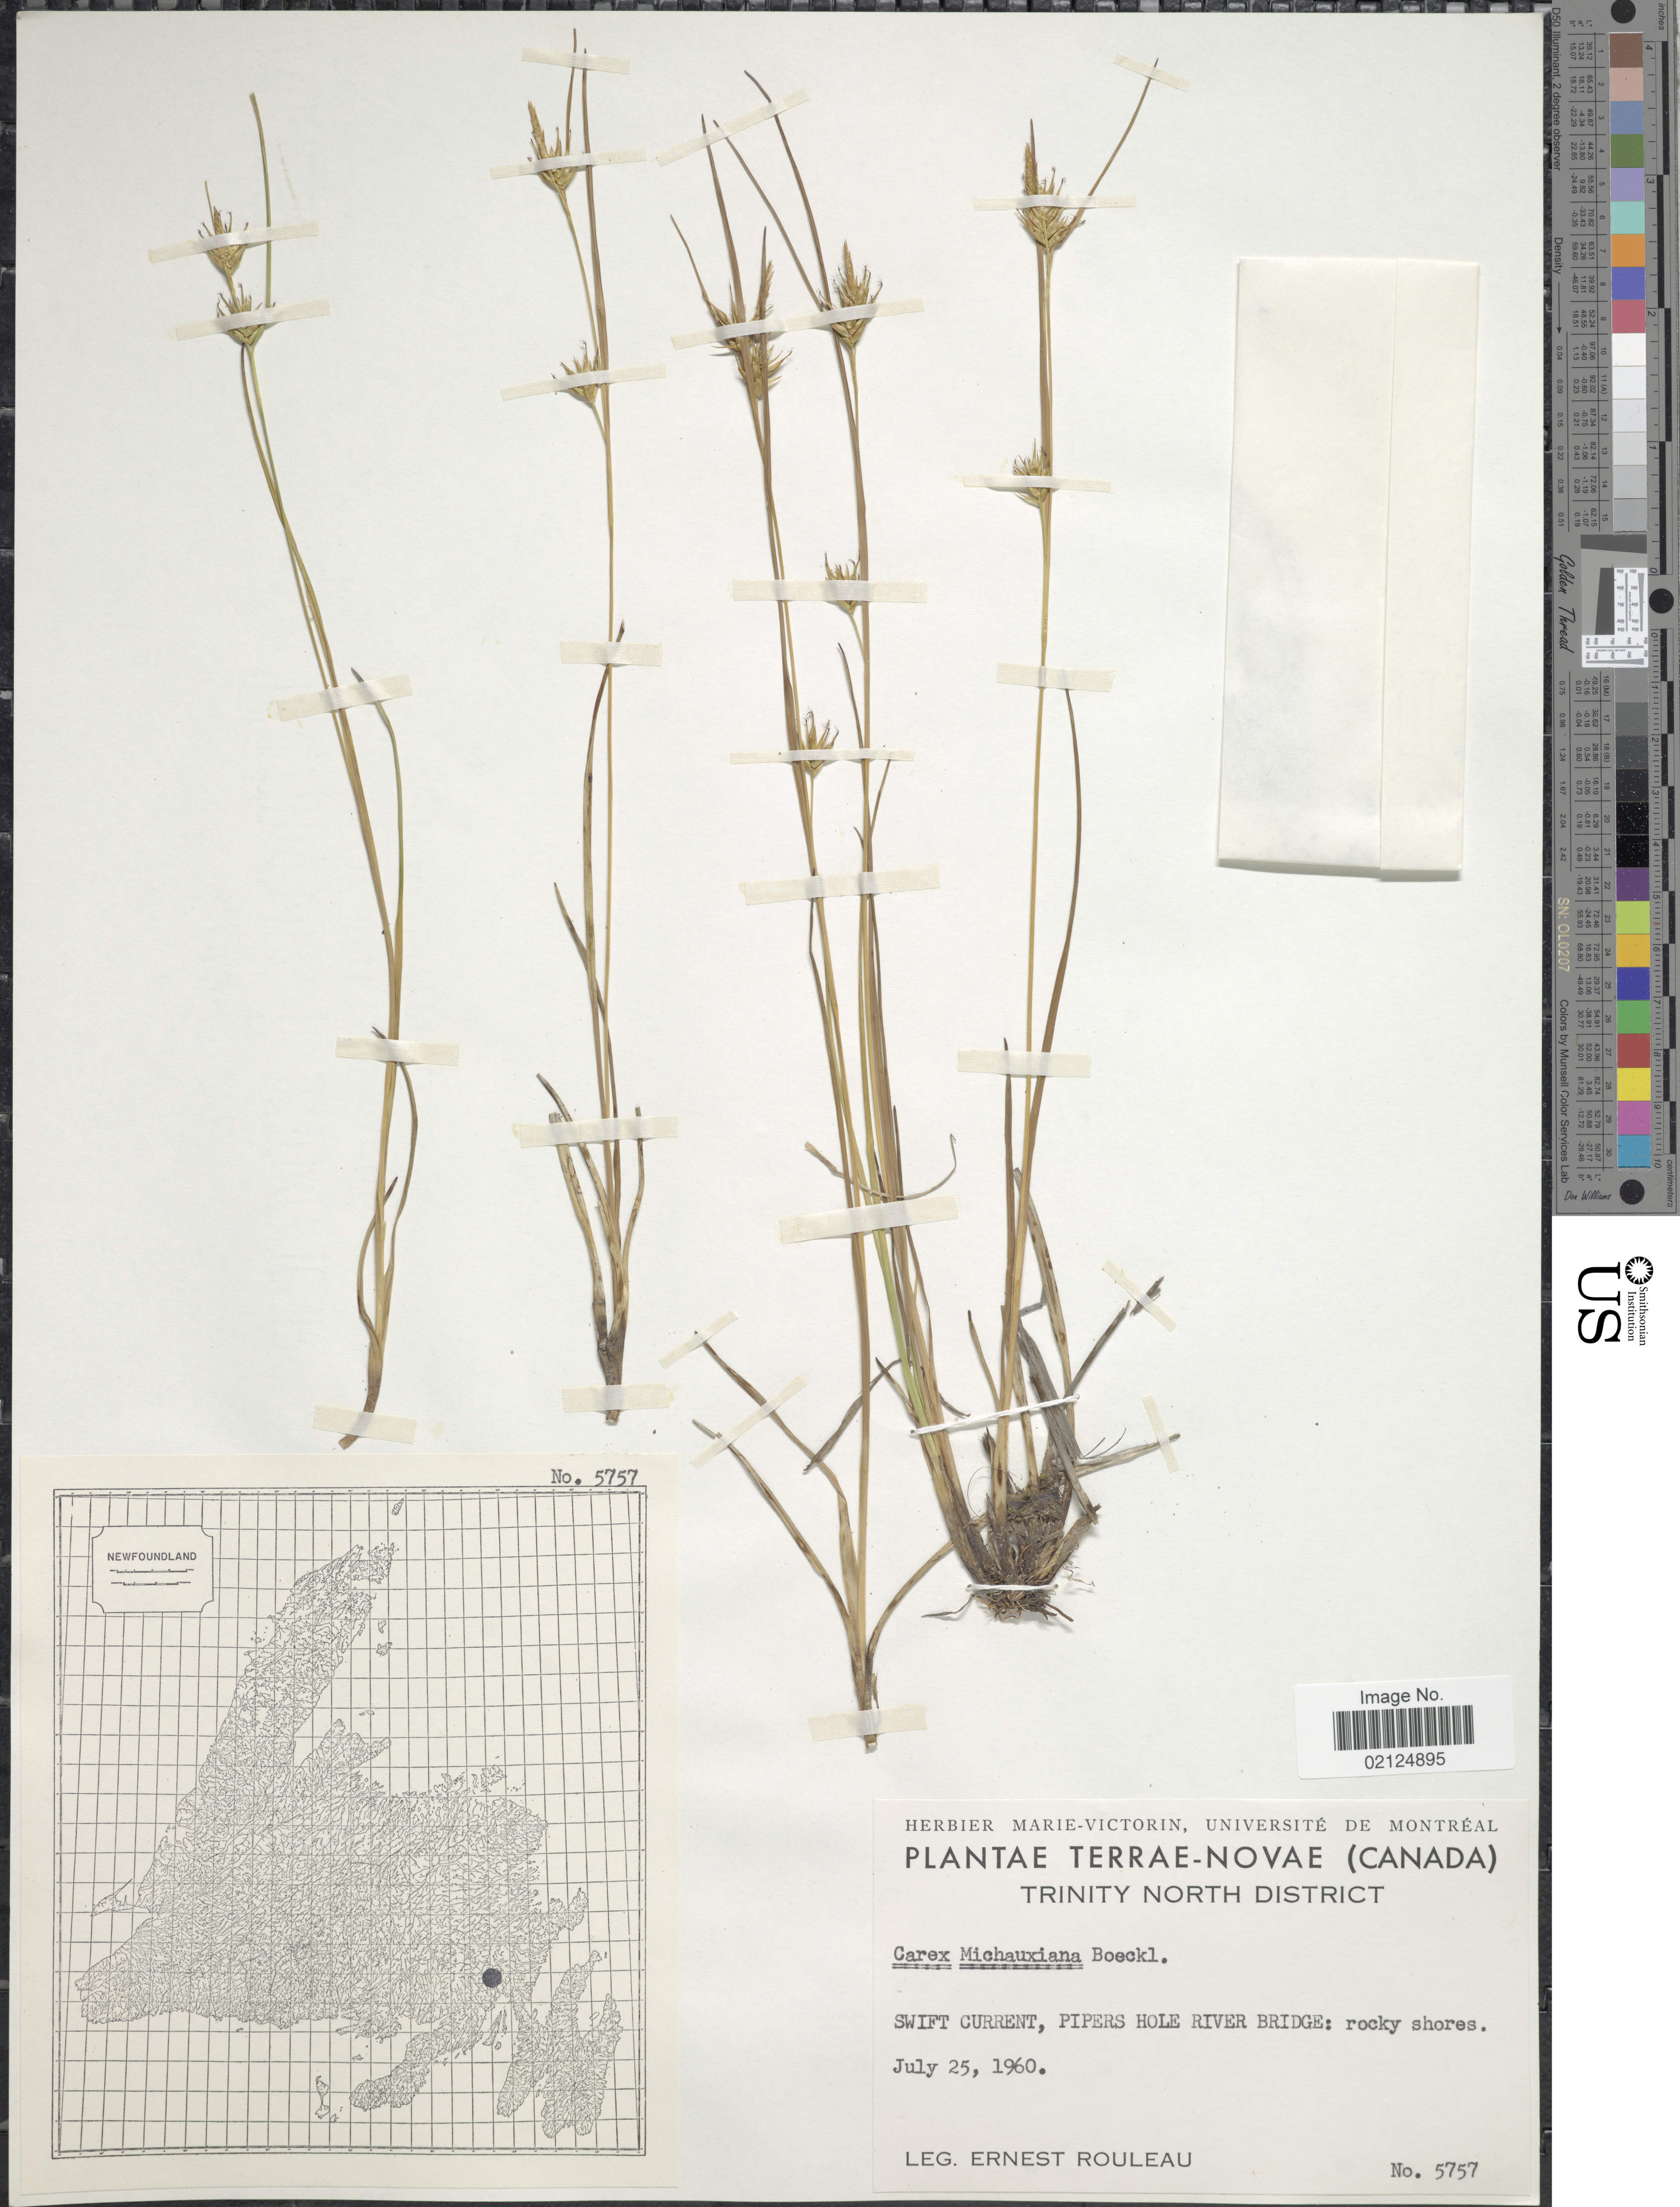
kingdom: Plantae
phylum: Tracheophyta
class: Liliopsida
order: Poales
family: Cyperaceae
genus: Carex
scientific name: Carex michauxiana subsp. michauxiana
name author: Boeckeler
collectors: J. Rouleau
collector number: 5757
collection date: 1960-07-25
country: Canada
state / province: Newfoundland and Labrador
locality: Trinity North District, Swift Current, Pipers Hole River Bridge. Terrae-Novae